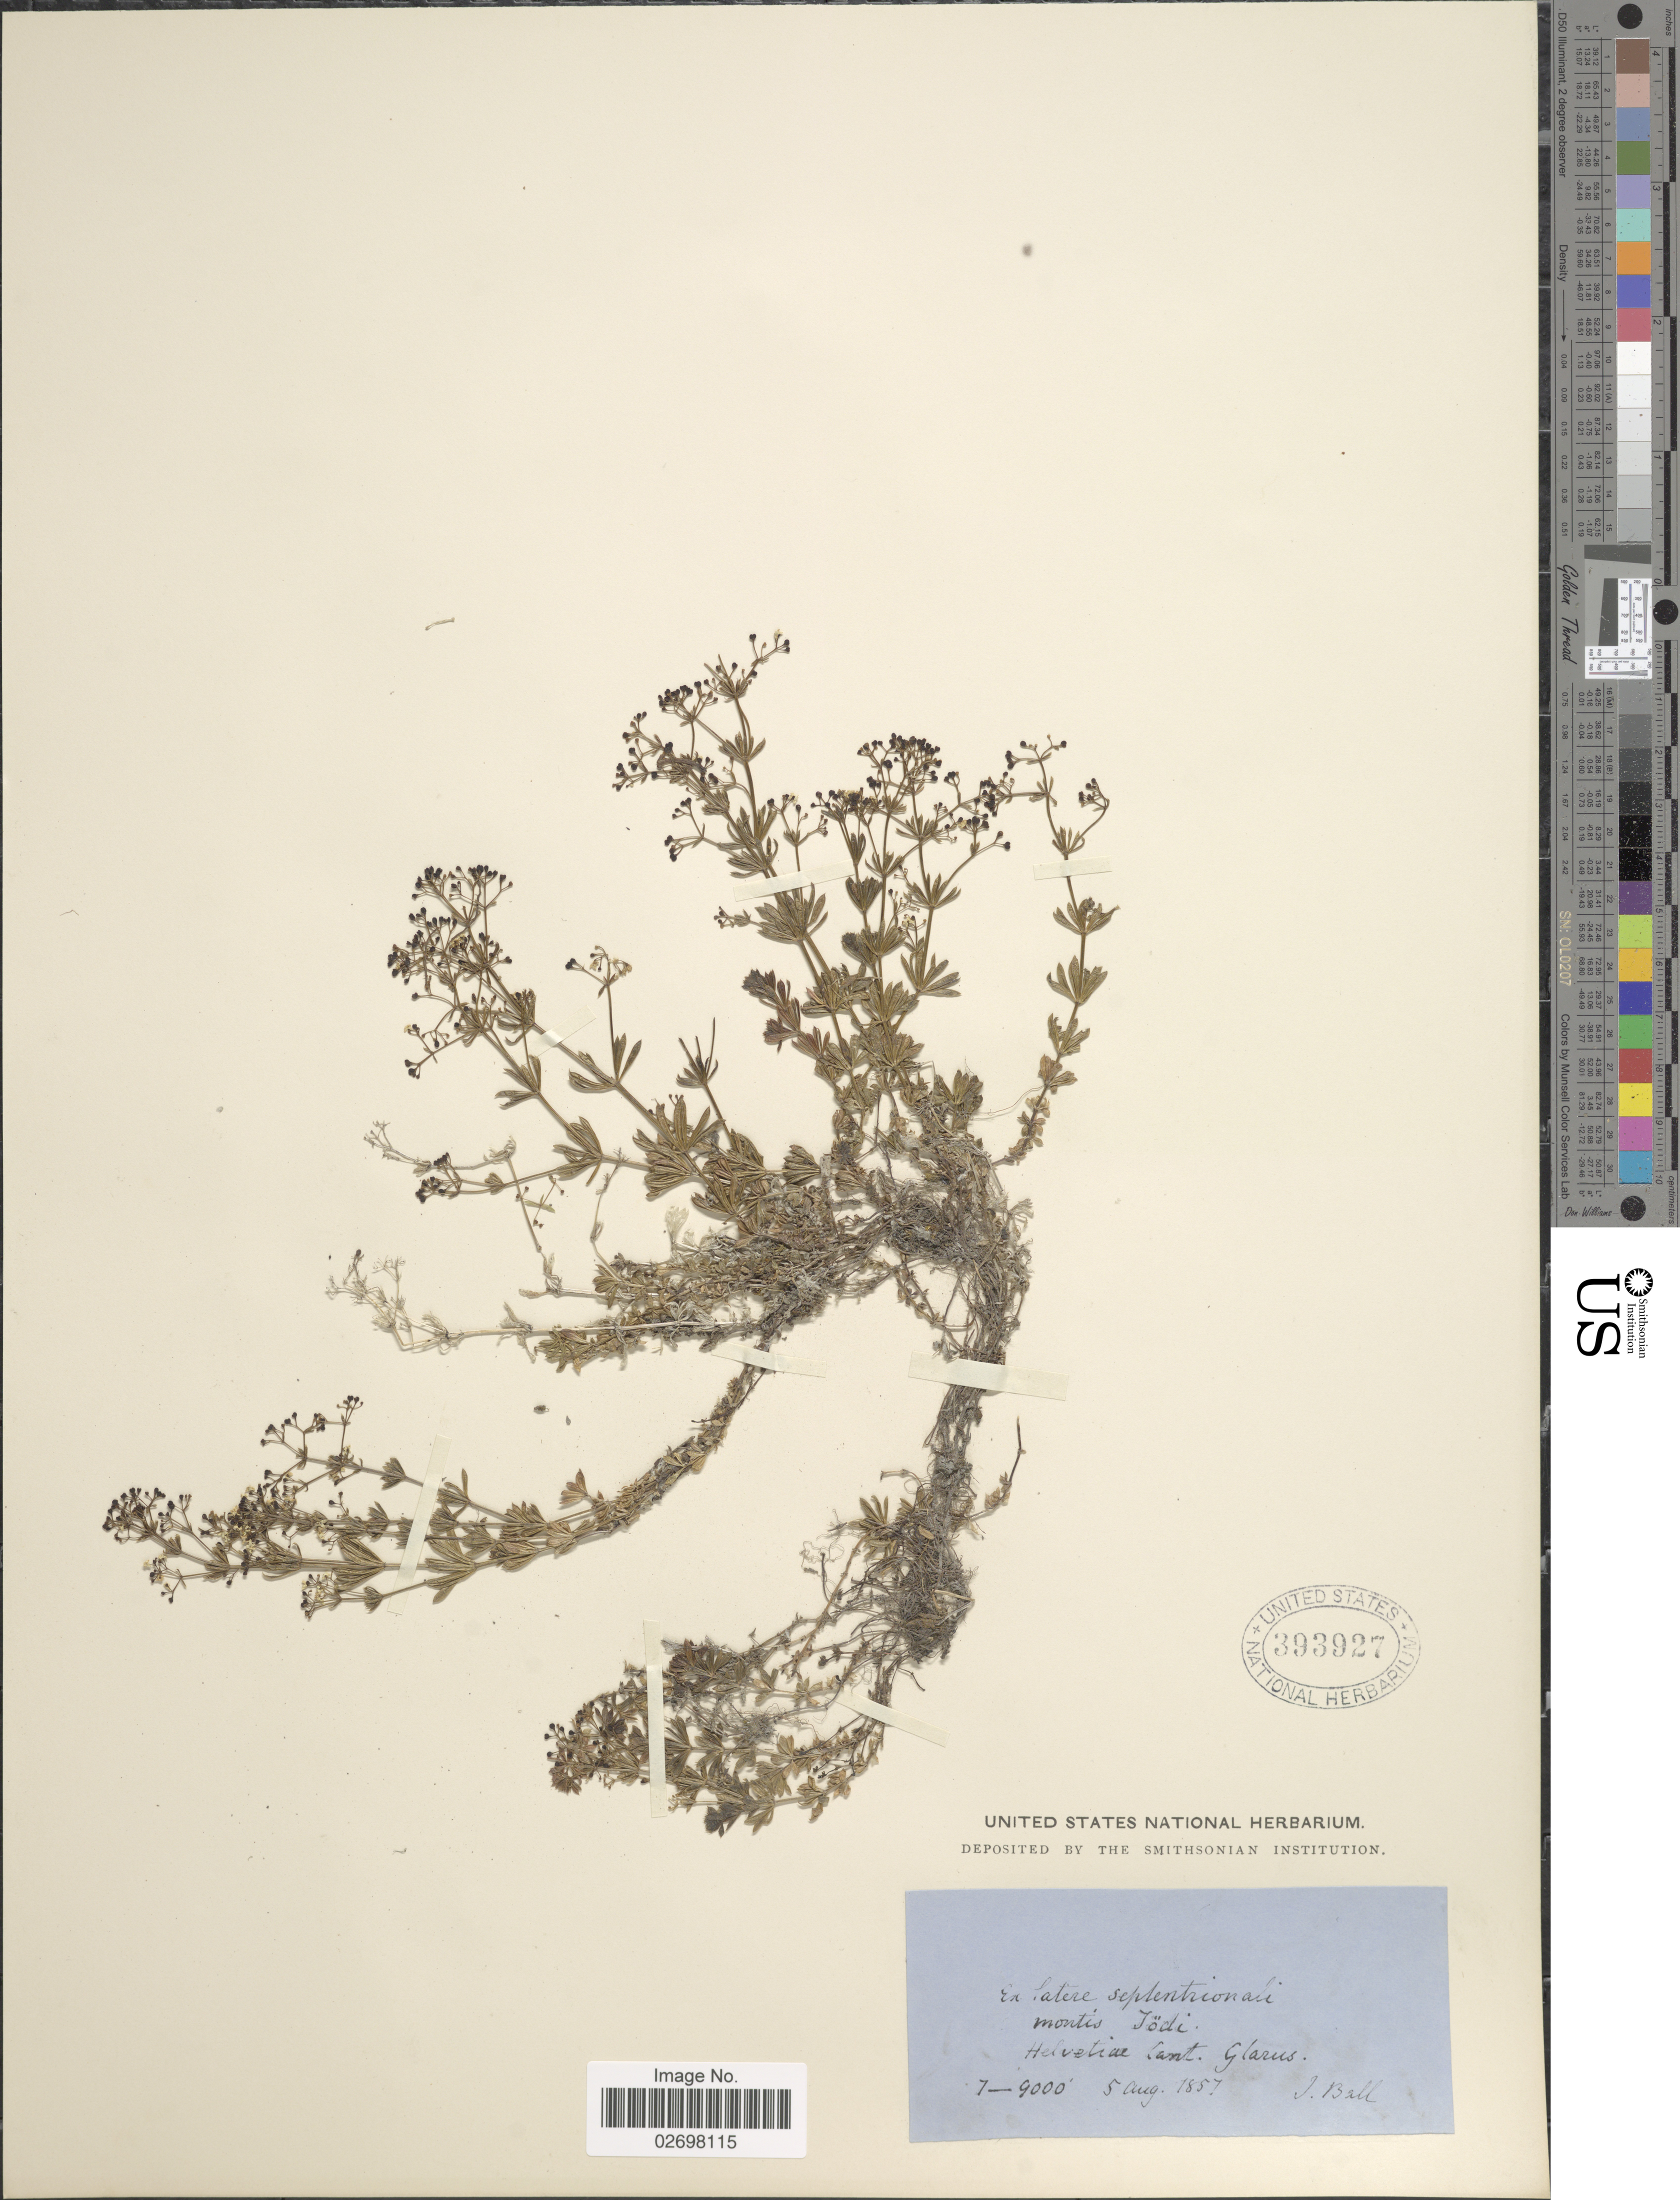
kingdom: Plantae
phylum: Tracheophyta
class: Magnoliopsida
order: Gentianales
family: Rubiaceae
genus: Galium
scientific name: Galium sp.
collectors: J. Ball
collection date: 1857-08-05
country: Switzerland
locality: Latere septentrionali montis Jödi. Helvetiæ Cant. Glarus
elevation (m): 2134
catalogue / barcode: US 393927